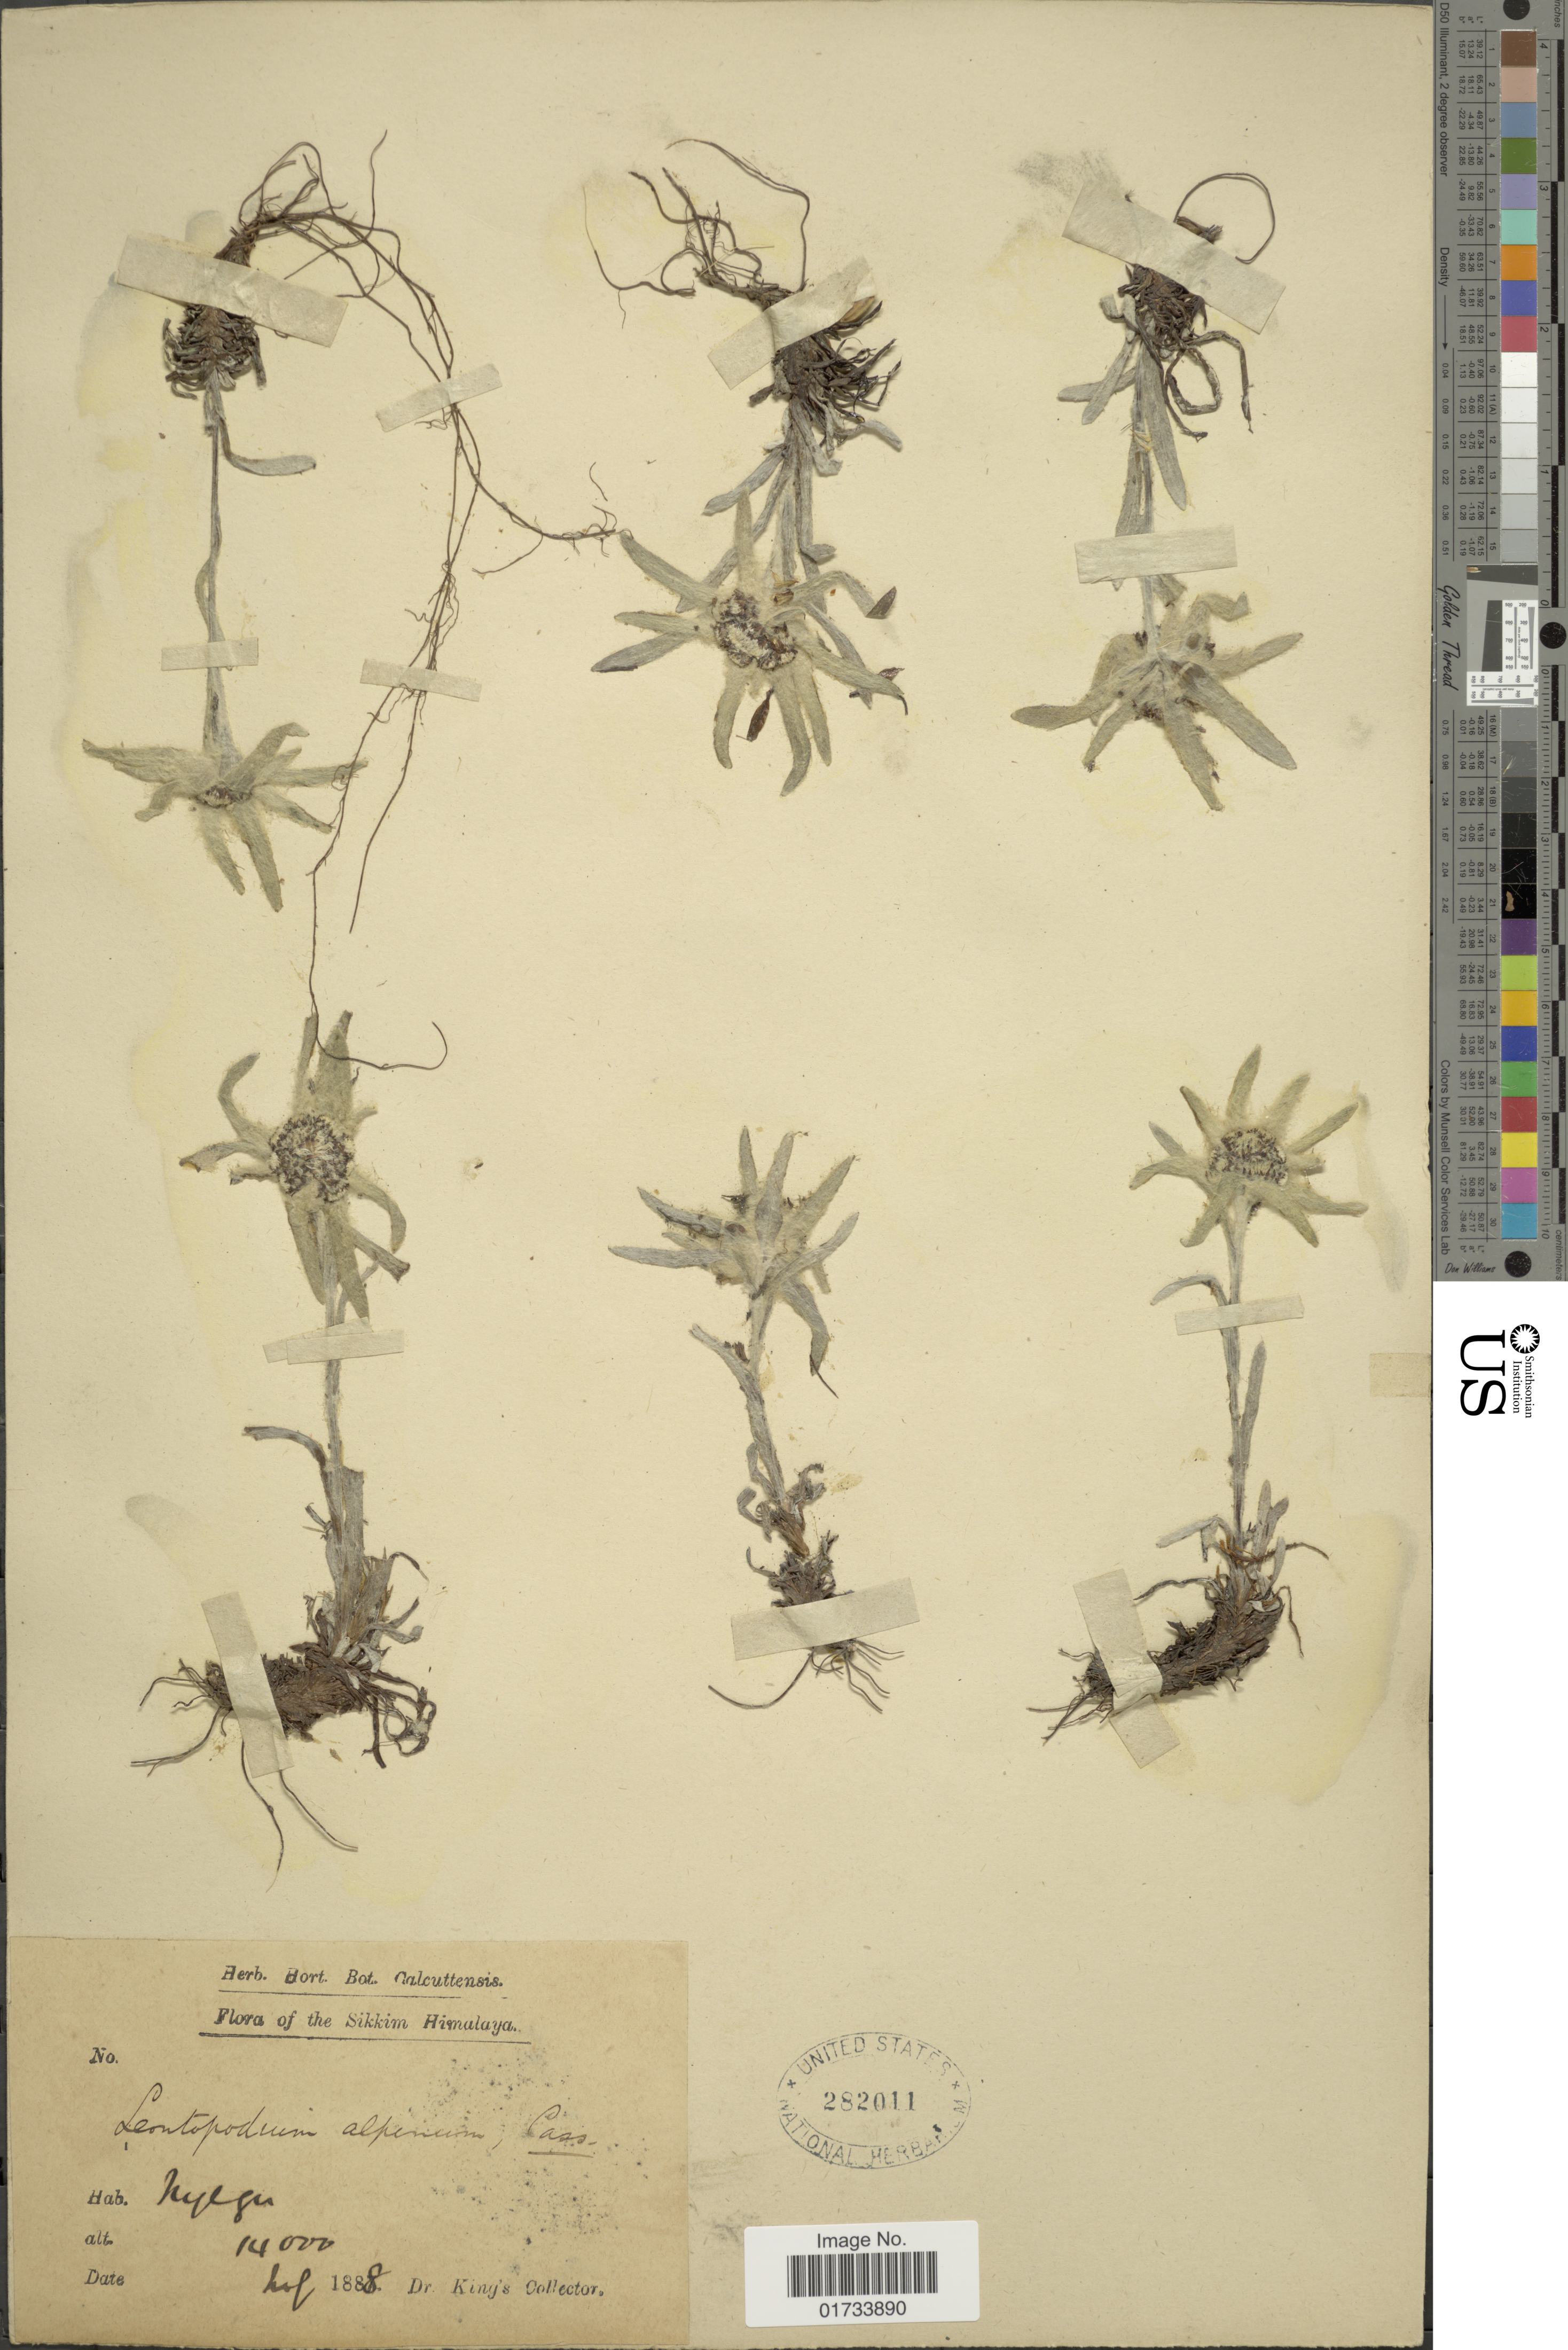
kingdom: Plantae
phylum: Tracheophyta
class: Magnoliopsida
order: Asterales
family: Asteraceae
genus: Leontopodium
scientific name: Leontopodium alpinum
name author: Cass.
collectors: Dr. King's collector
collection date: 1888-07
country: India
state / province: Sikkim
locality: Sikkim Himalaya, Nyegu [interpreted]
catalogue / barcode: US 282011